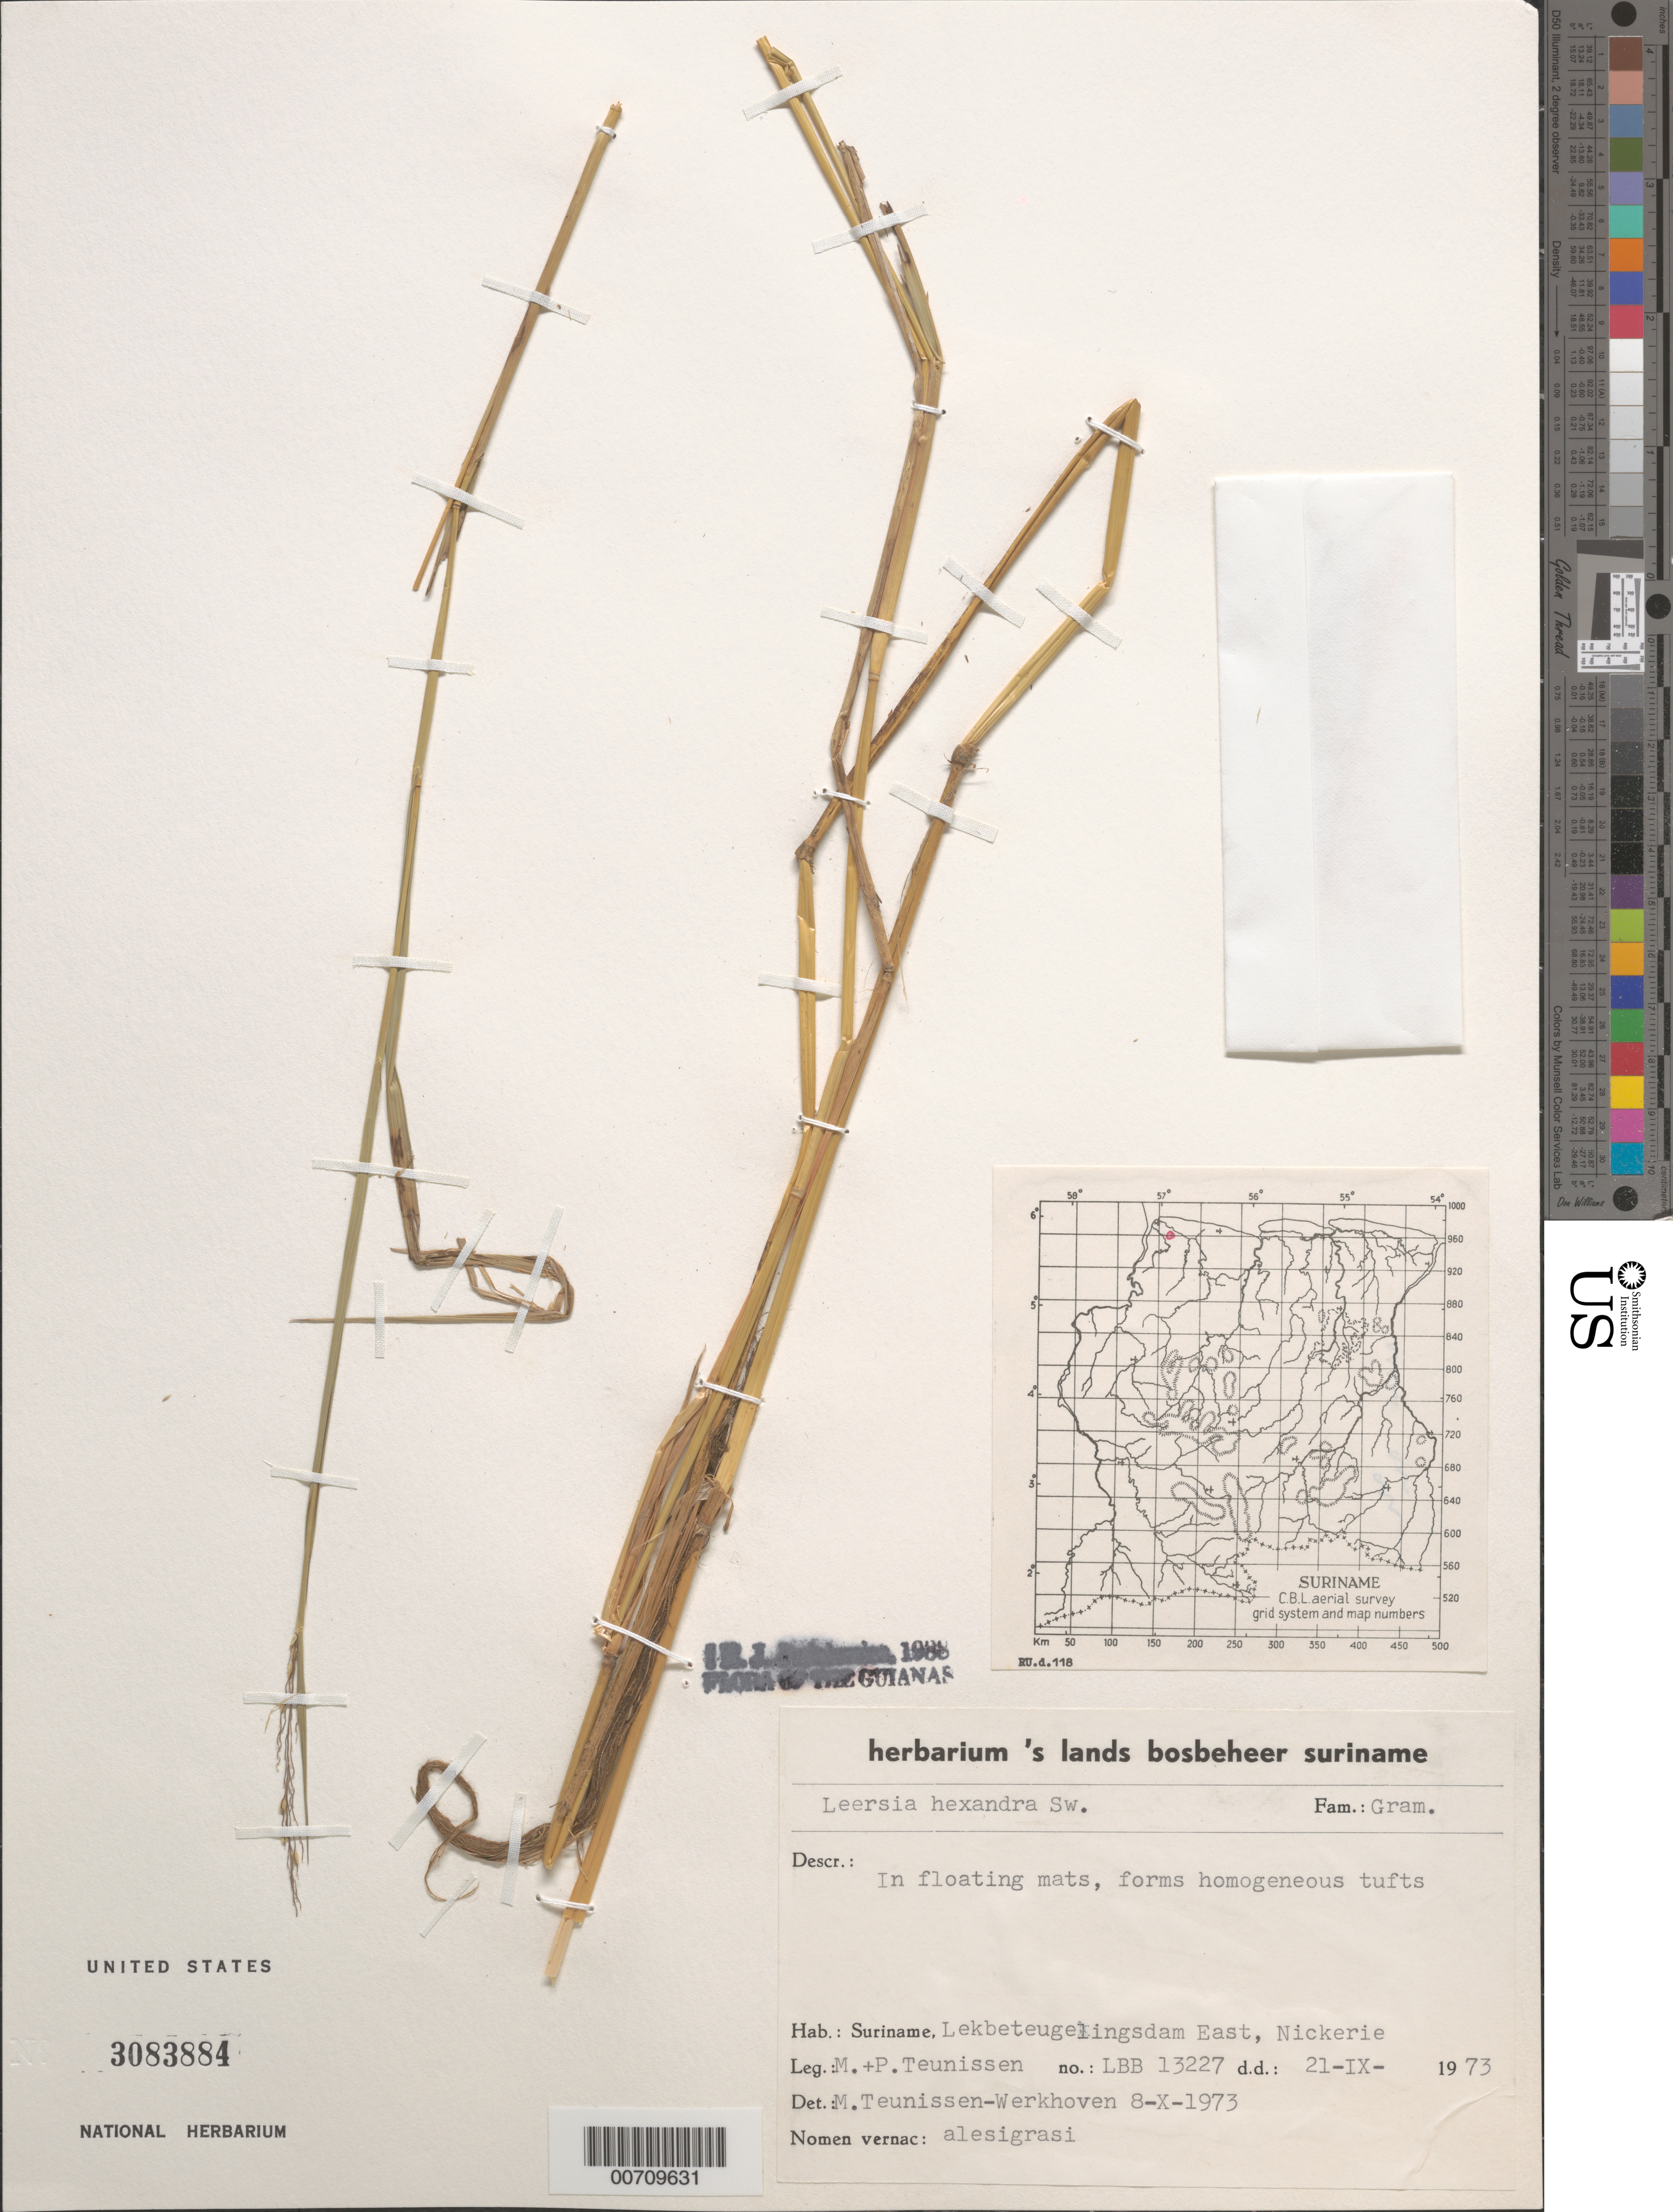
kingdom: Plantae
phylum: Tracheophyta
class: Liliopsida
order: Poales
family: Poaceae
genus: Leersia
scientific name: Leersia hexandra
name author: Sw.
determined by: Teunissen-werkhoven, M.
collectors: M. Teunissen-werkhoven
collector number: LBB 13227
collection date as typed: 21-Sep-73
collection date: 1973-09-21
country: Suriname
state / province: Nickerie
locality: Lekbeteugelingsdam Oost, Nickerie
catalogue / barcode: US 3083884